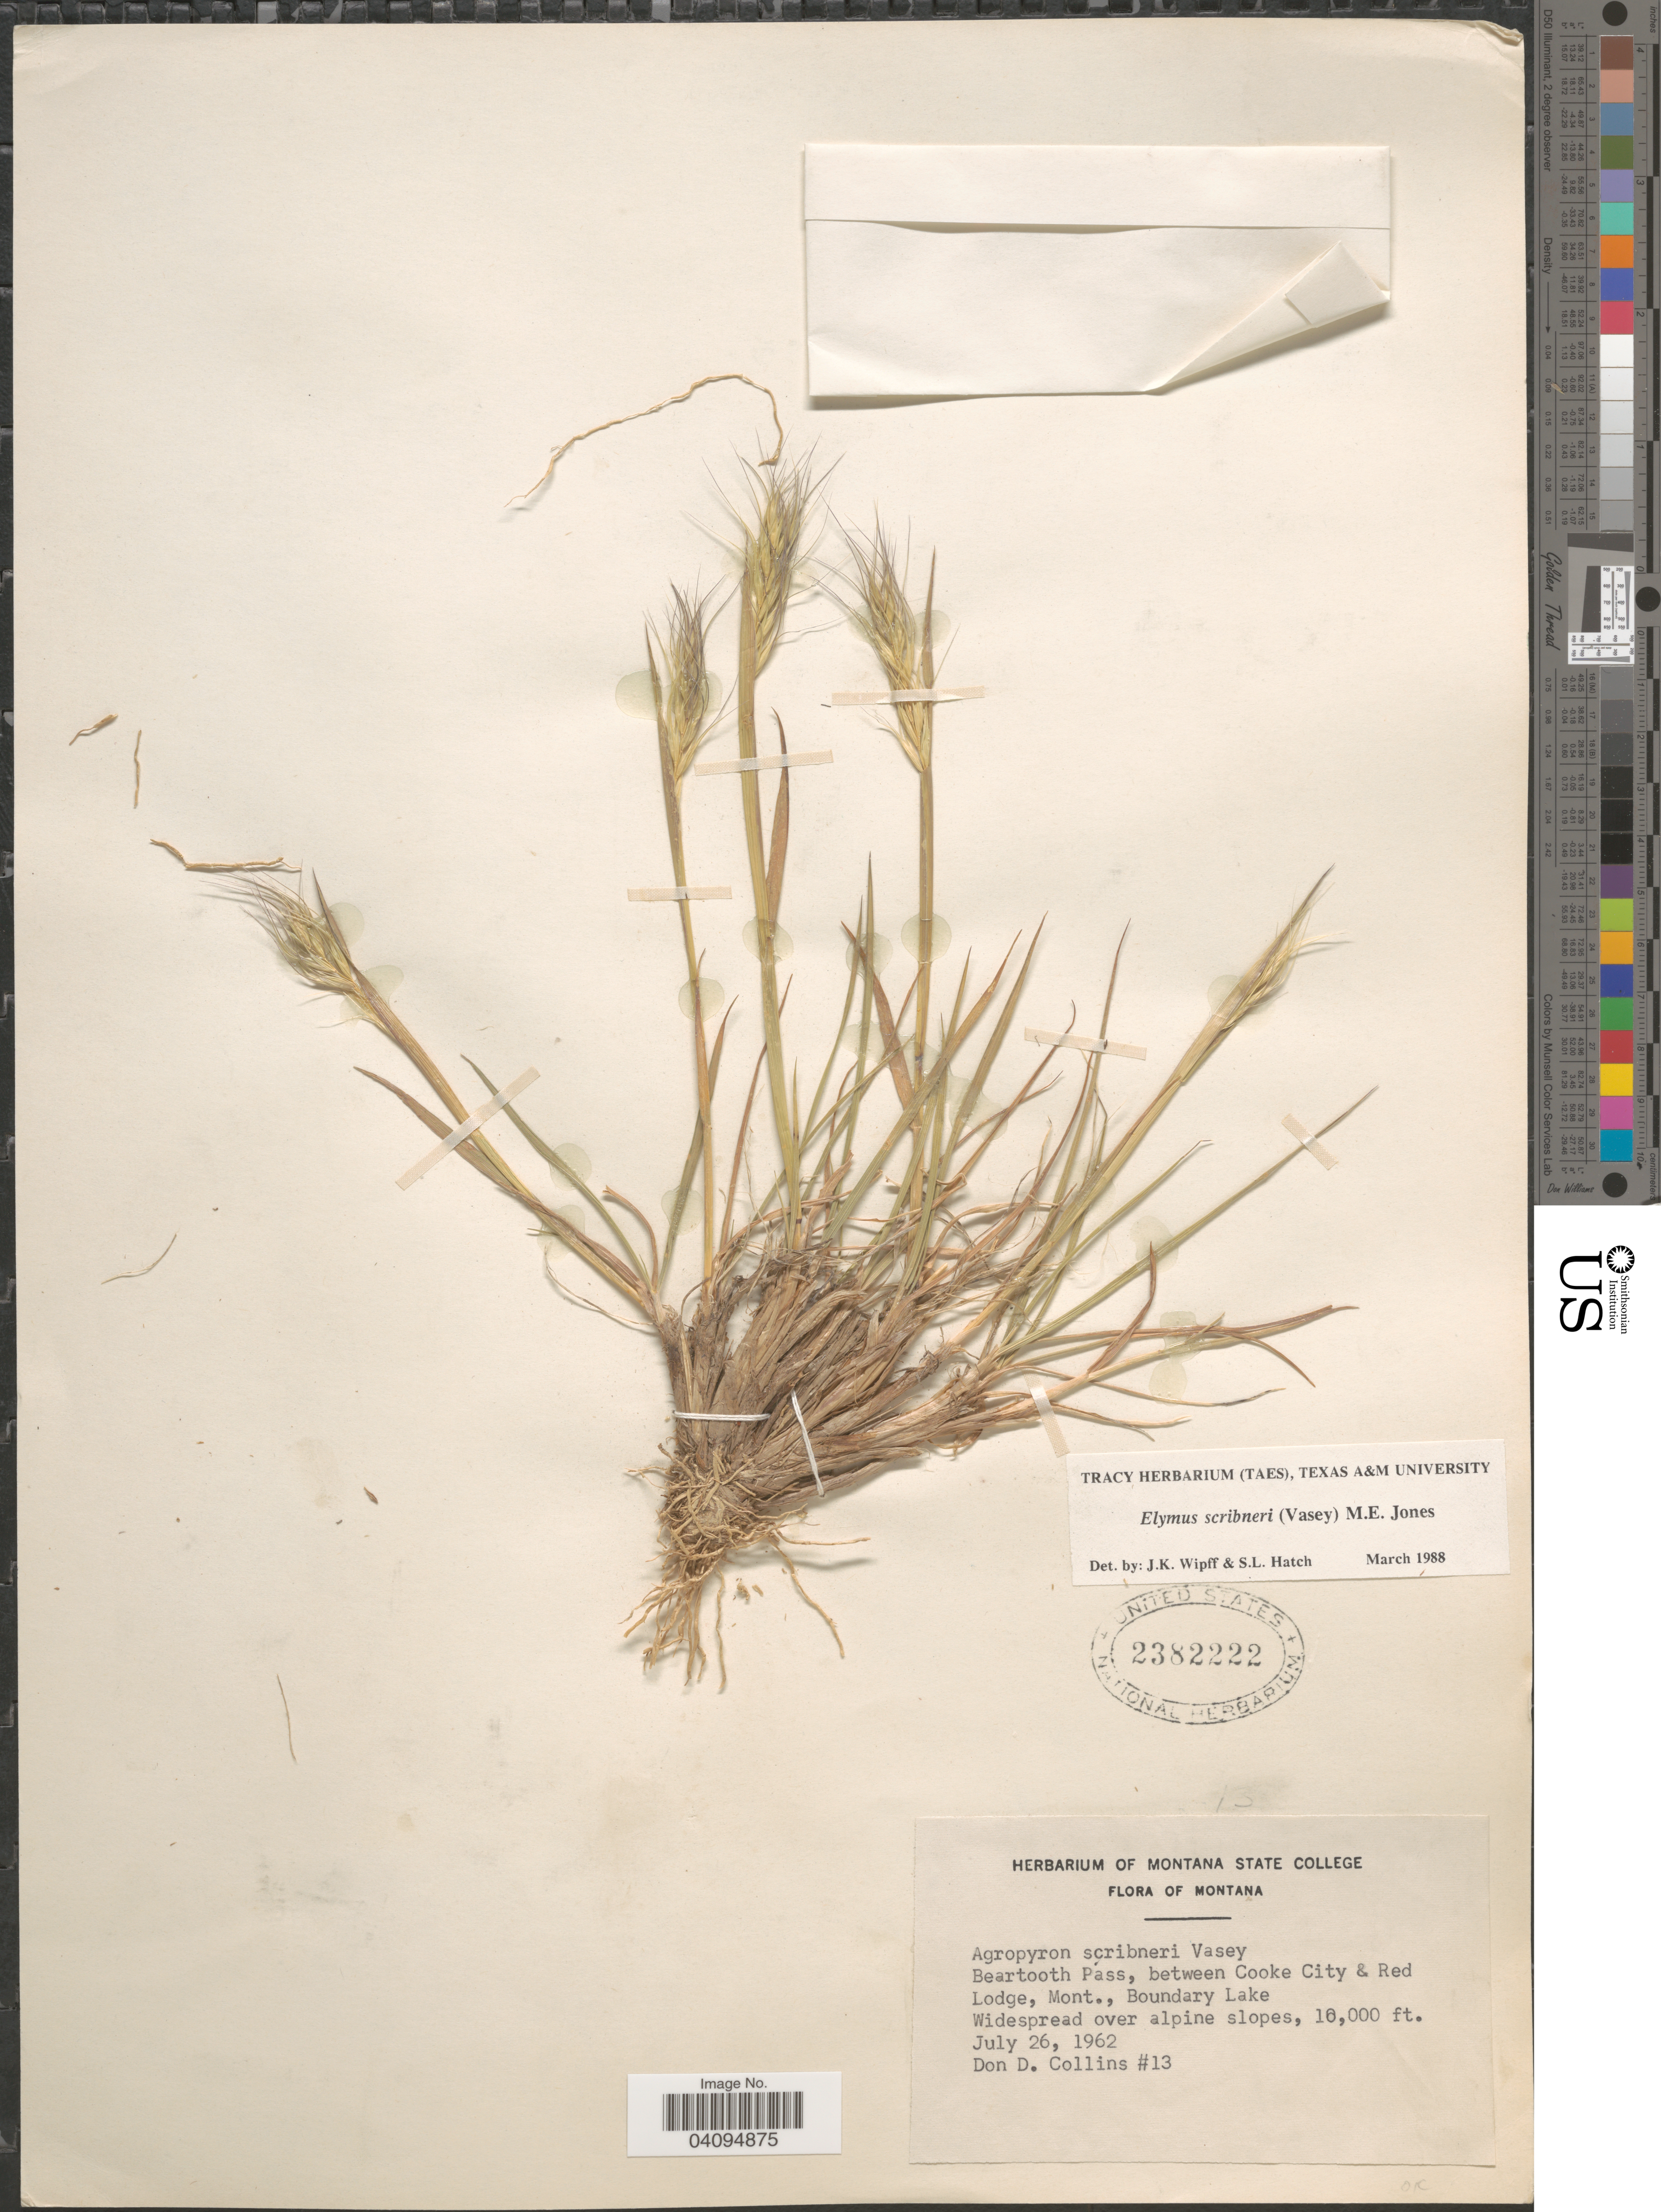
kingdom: Plantae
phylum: Tracheophyta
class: Liliopsida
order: Poales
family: Poaceae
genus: Elymus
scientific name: Elymus scribneri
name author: (Vasey) M.E. Jones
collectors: D. Collins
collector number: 13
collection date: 1962-07-26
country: United States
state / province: Montana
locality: Beartooth Pass, between Cooke City & Red Lodge, Boundary Lake. Widespread over alpine slopes.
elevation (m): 3048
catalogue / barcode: US 2382222